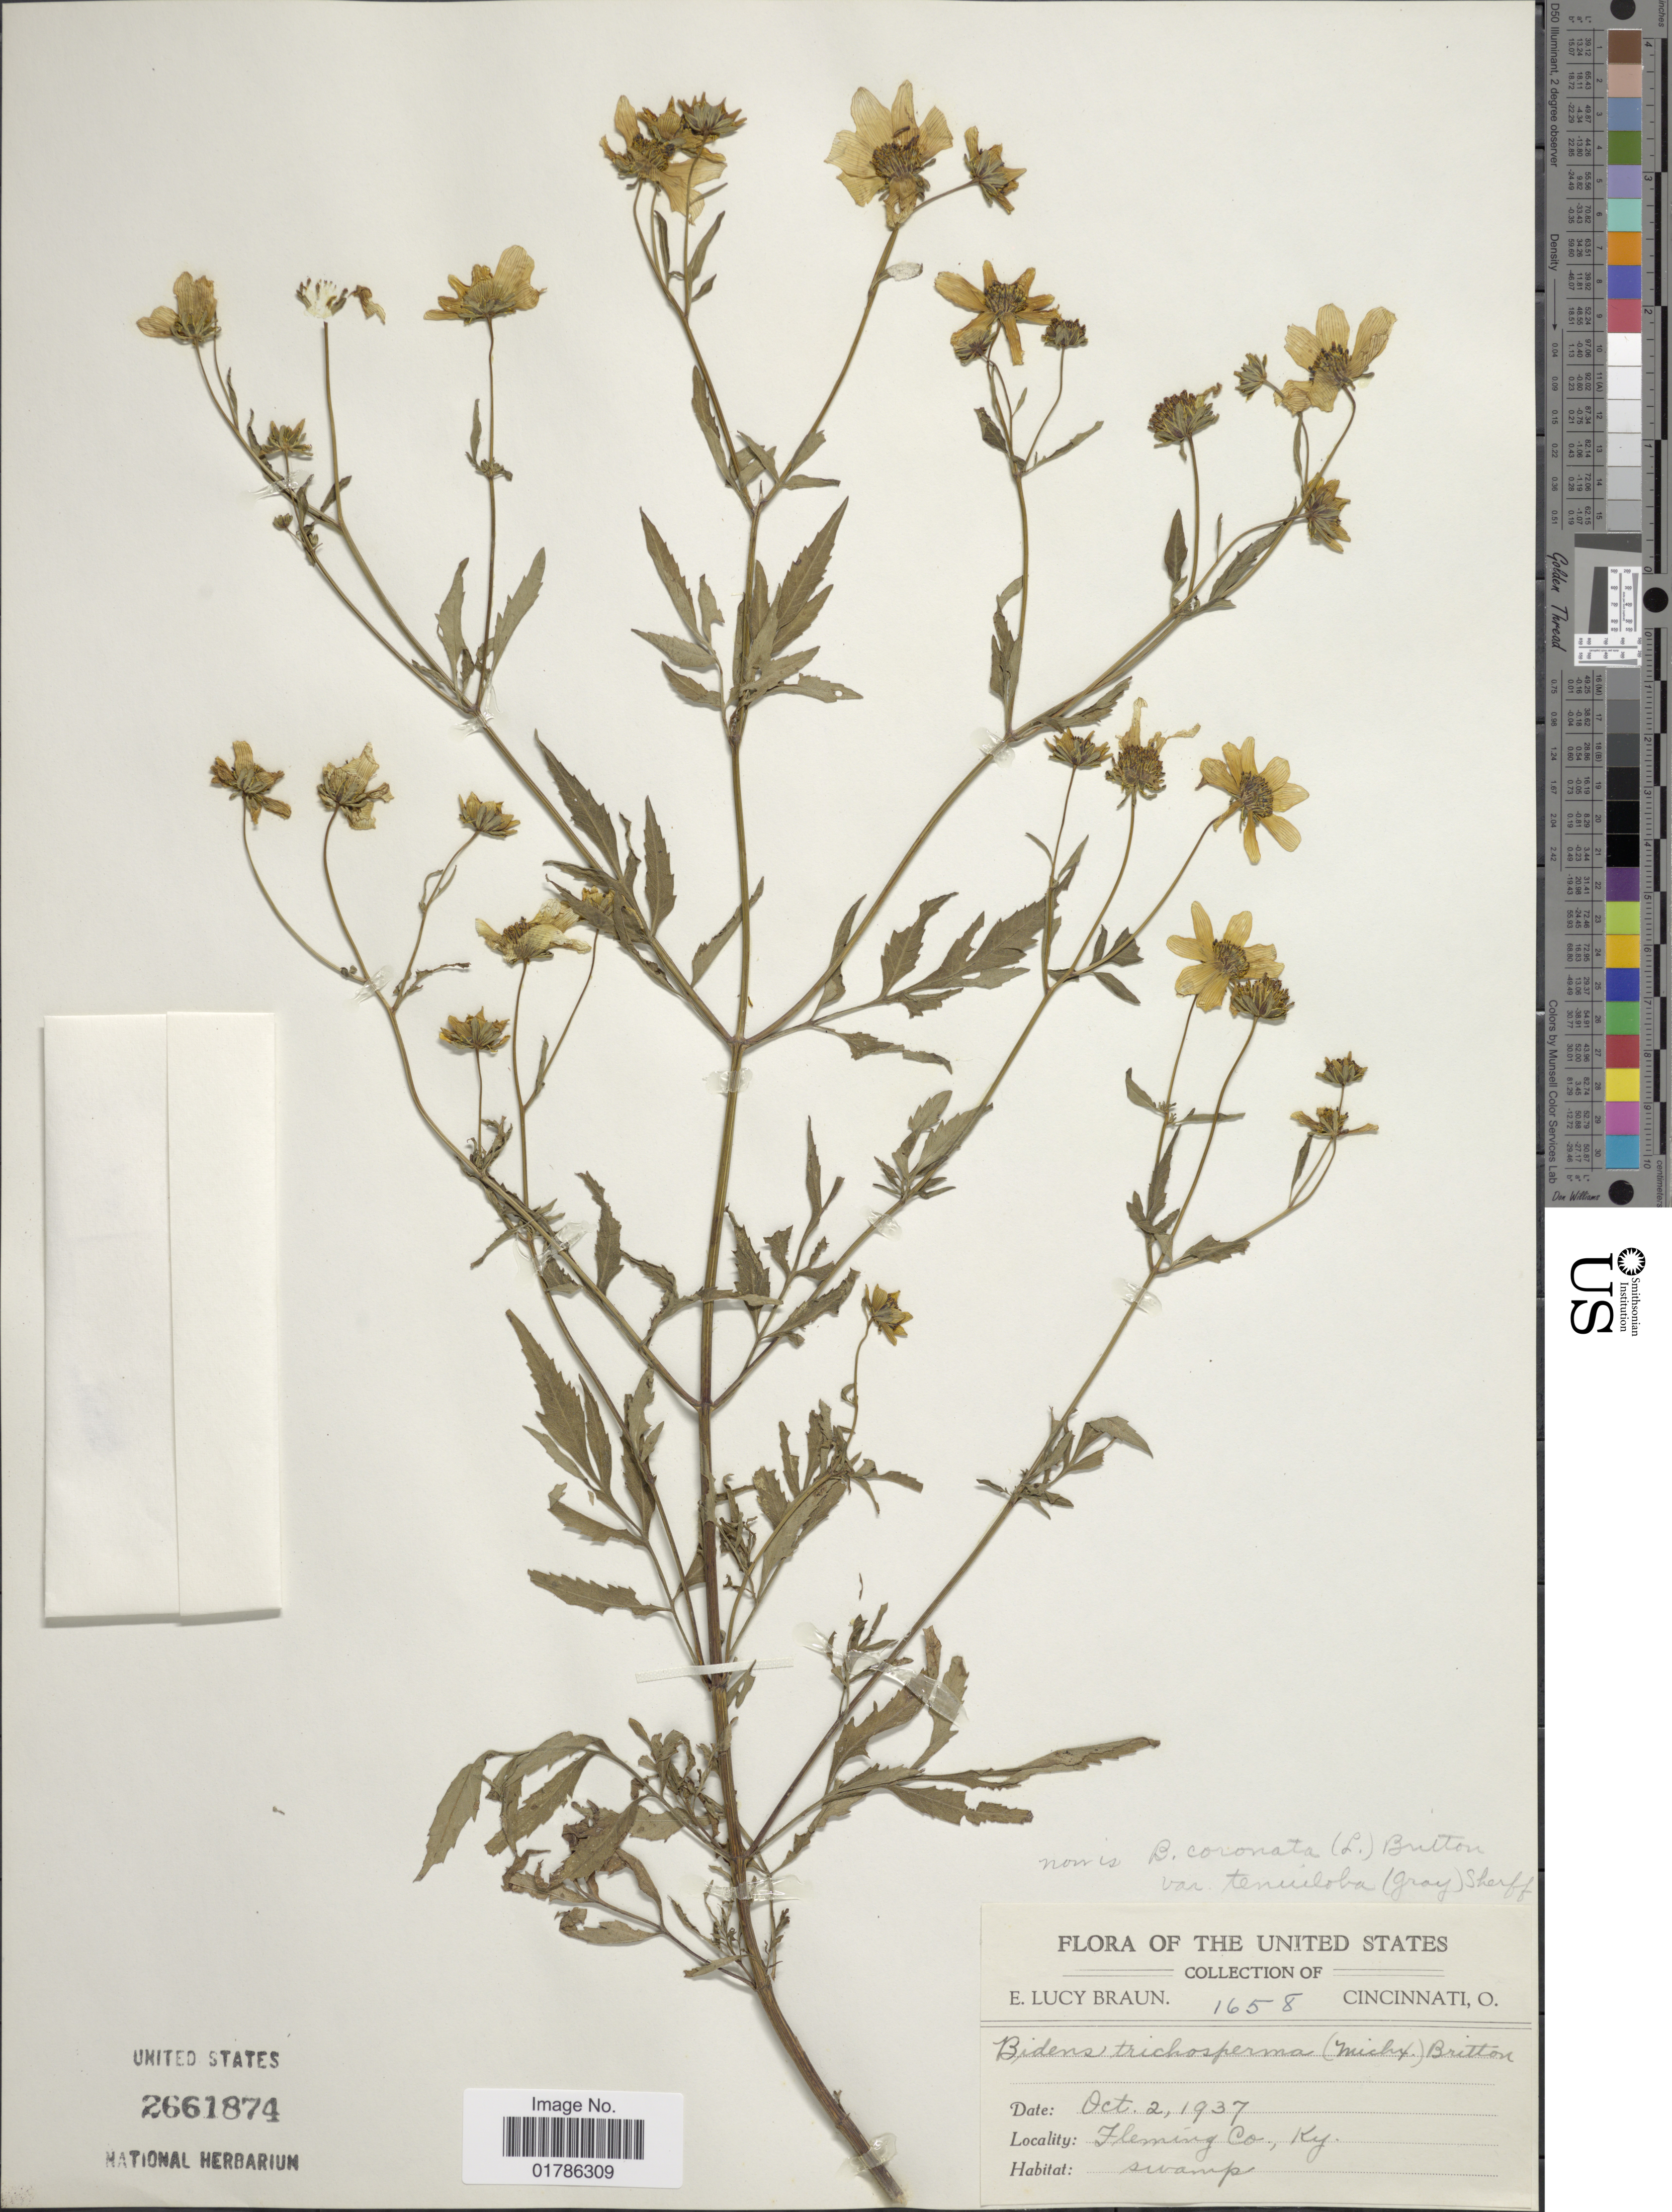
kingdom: Plantae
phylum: Tracheophyta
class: Magnoliopsida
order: Asterales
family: Asteraceae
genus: Bidens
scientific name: Bidens coronata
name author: (L.) Britton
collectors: E. L. Braun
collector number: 1658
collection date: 1937-10-02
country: United States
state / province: Kentucky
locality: Fleming Co.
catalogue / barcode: US 2661874